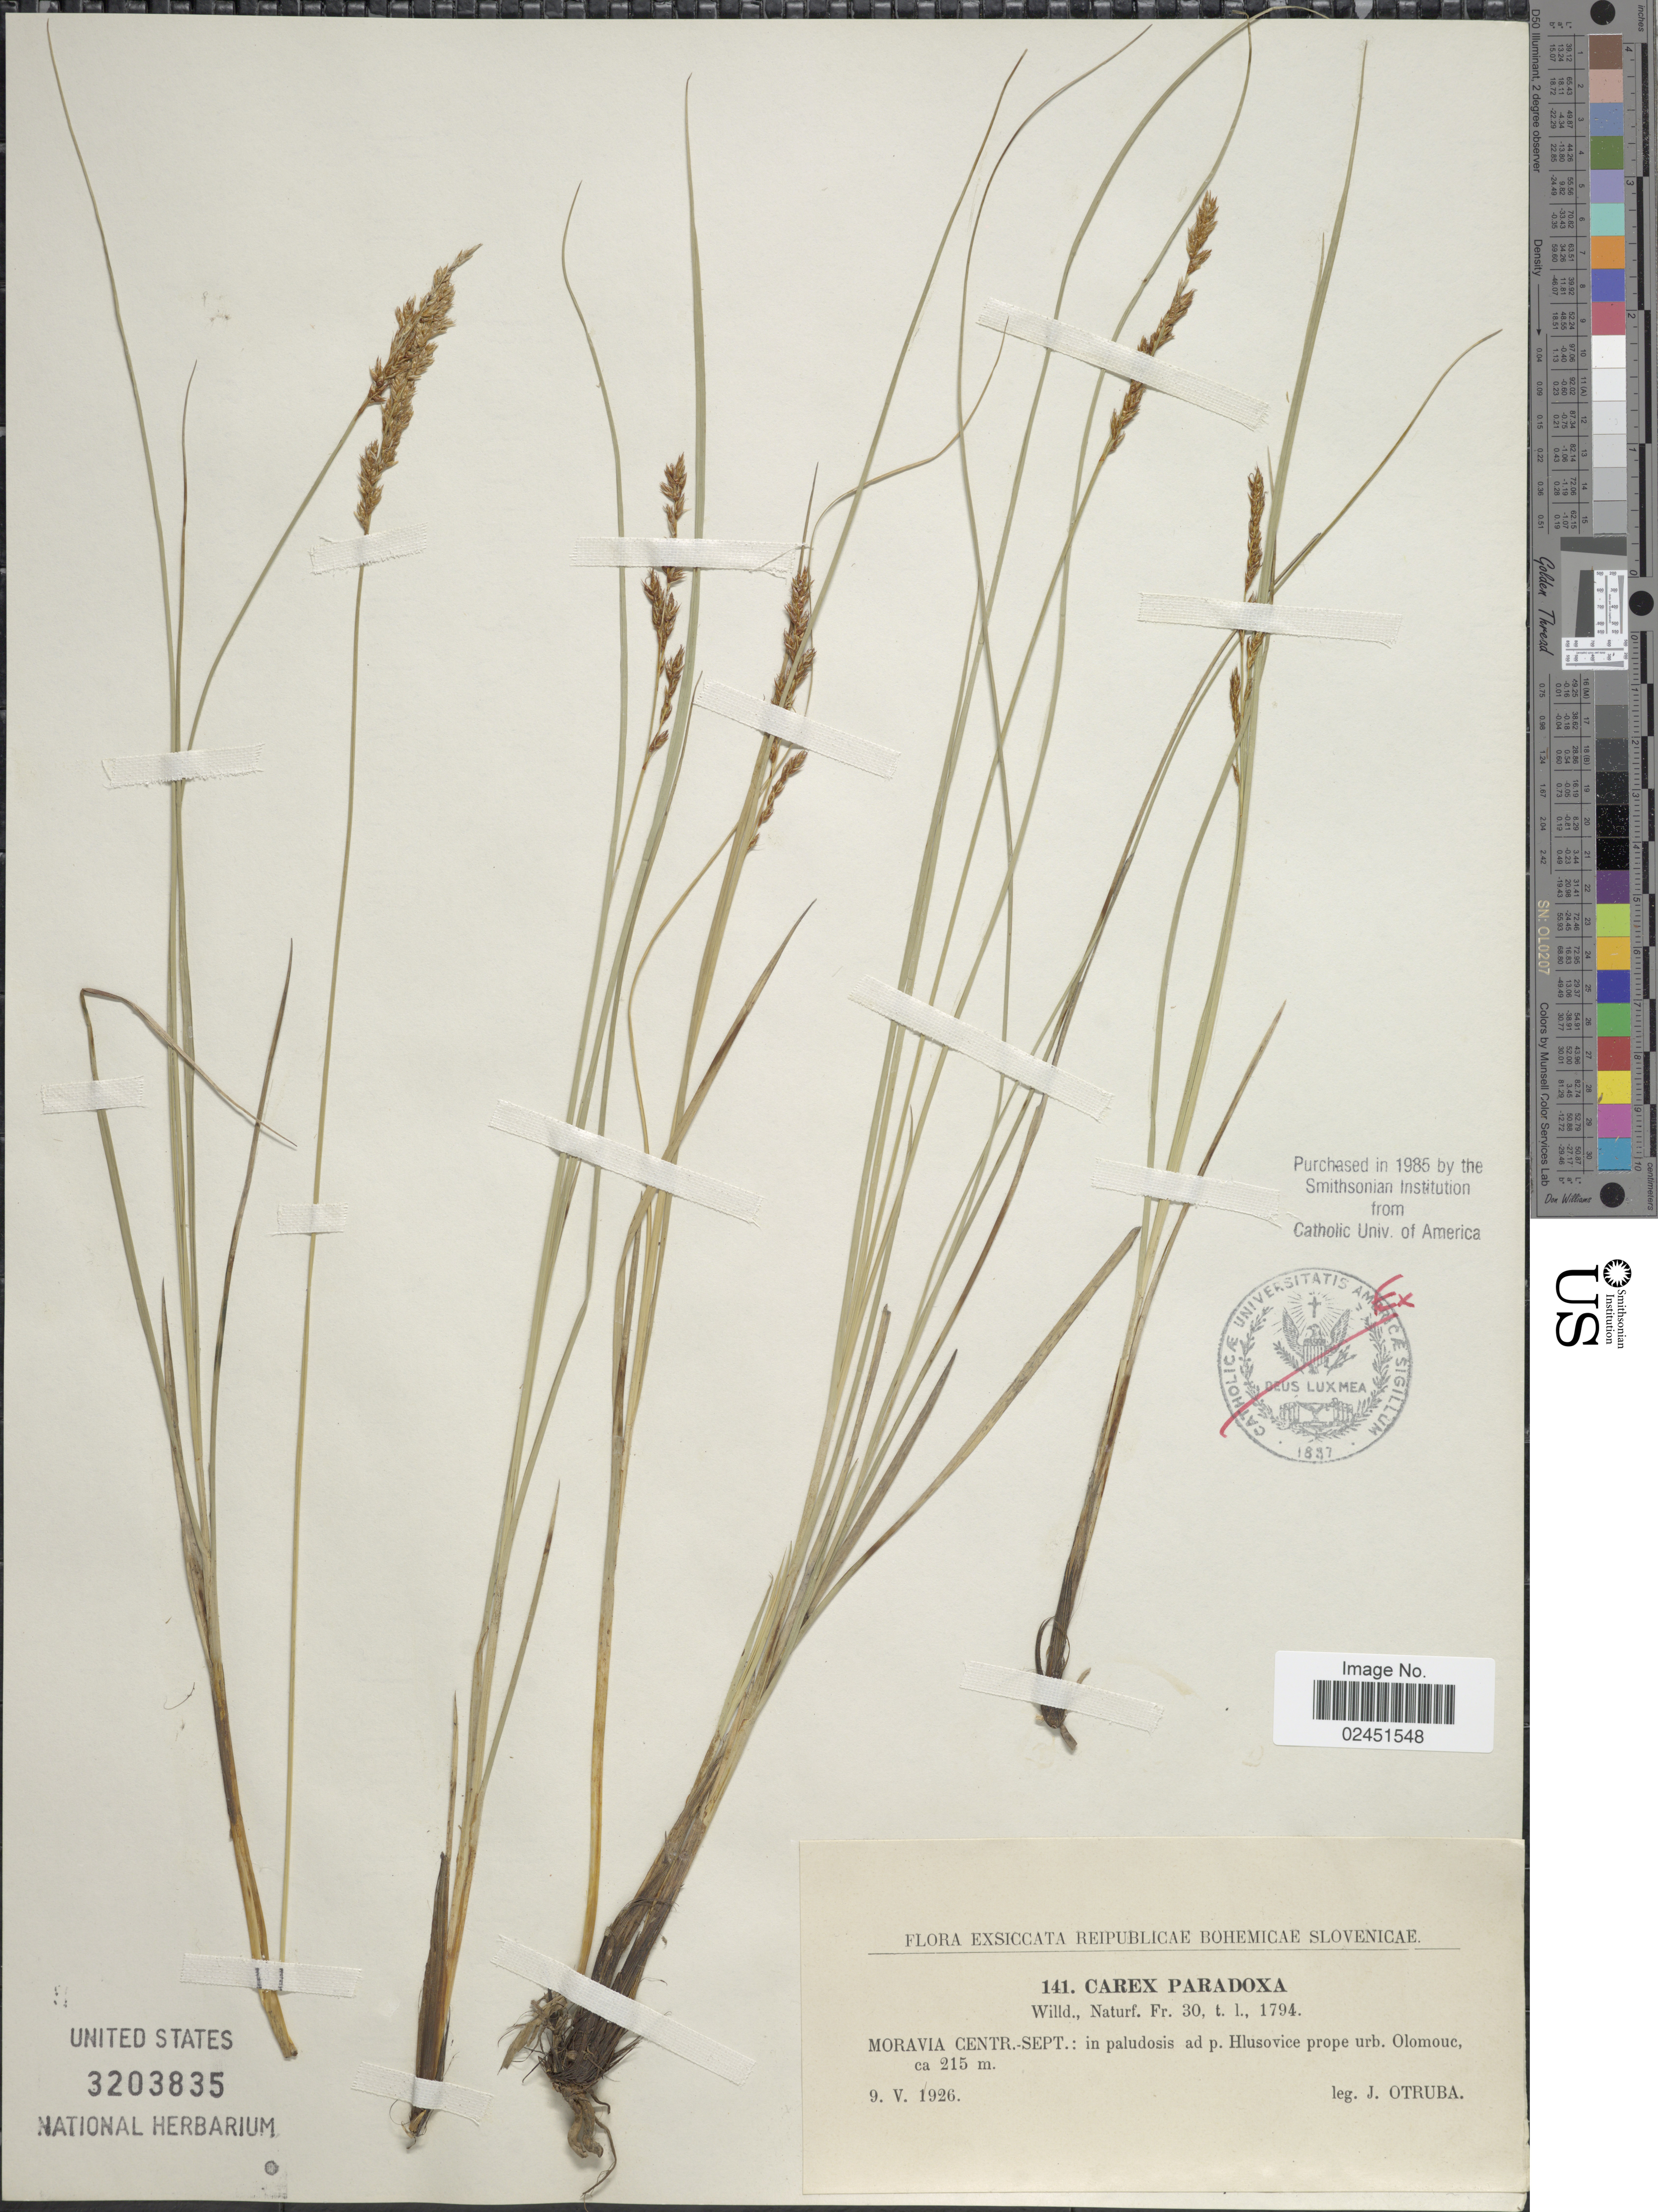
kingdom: Plantae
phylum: Tracheophyta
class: Liliopsida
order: Poales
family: Cyperaceae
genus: Carex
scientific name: Carex appropinquata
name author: Schumach.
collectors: J. Otruba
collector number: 141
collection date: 1926-05-09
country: Czechia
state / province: Olomouc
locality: Reipublicae Bohemicae Slovenicae. Maravia Centr.- Sept.: in paludosis ad p. Hlusovice prope urb. Olomouc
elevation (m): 215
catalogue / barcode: US 3203835